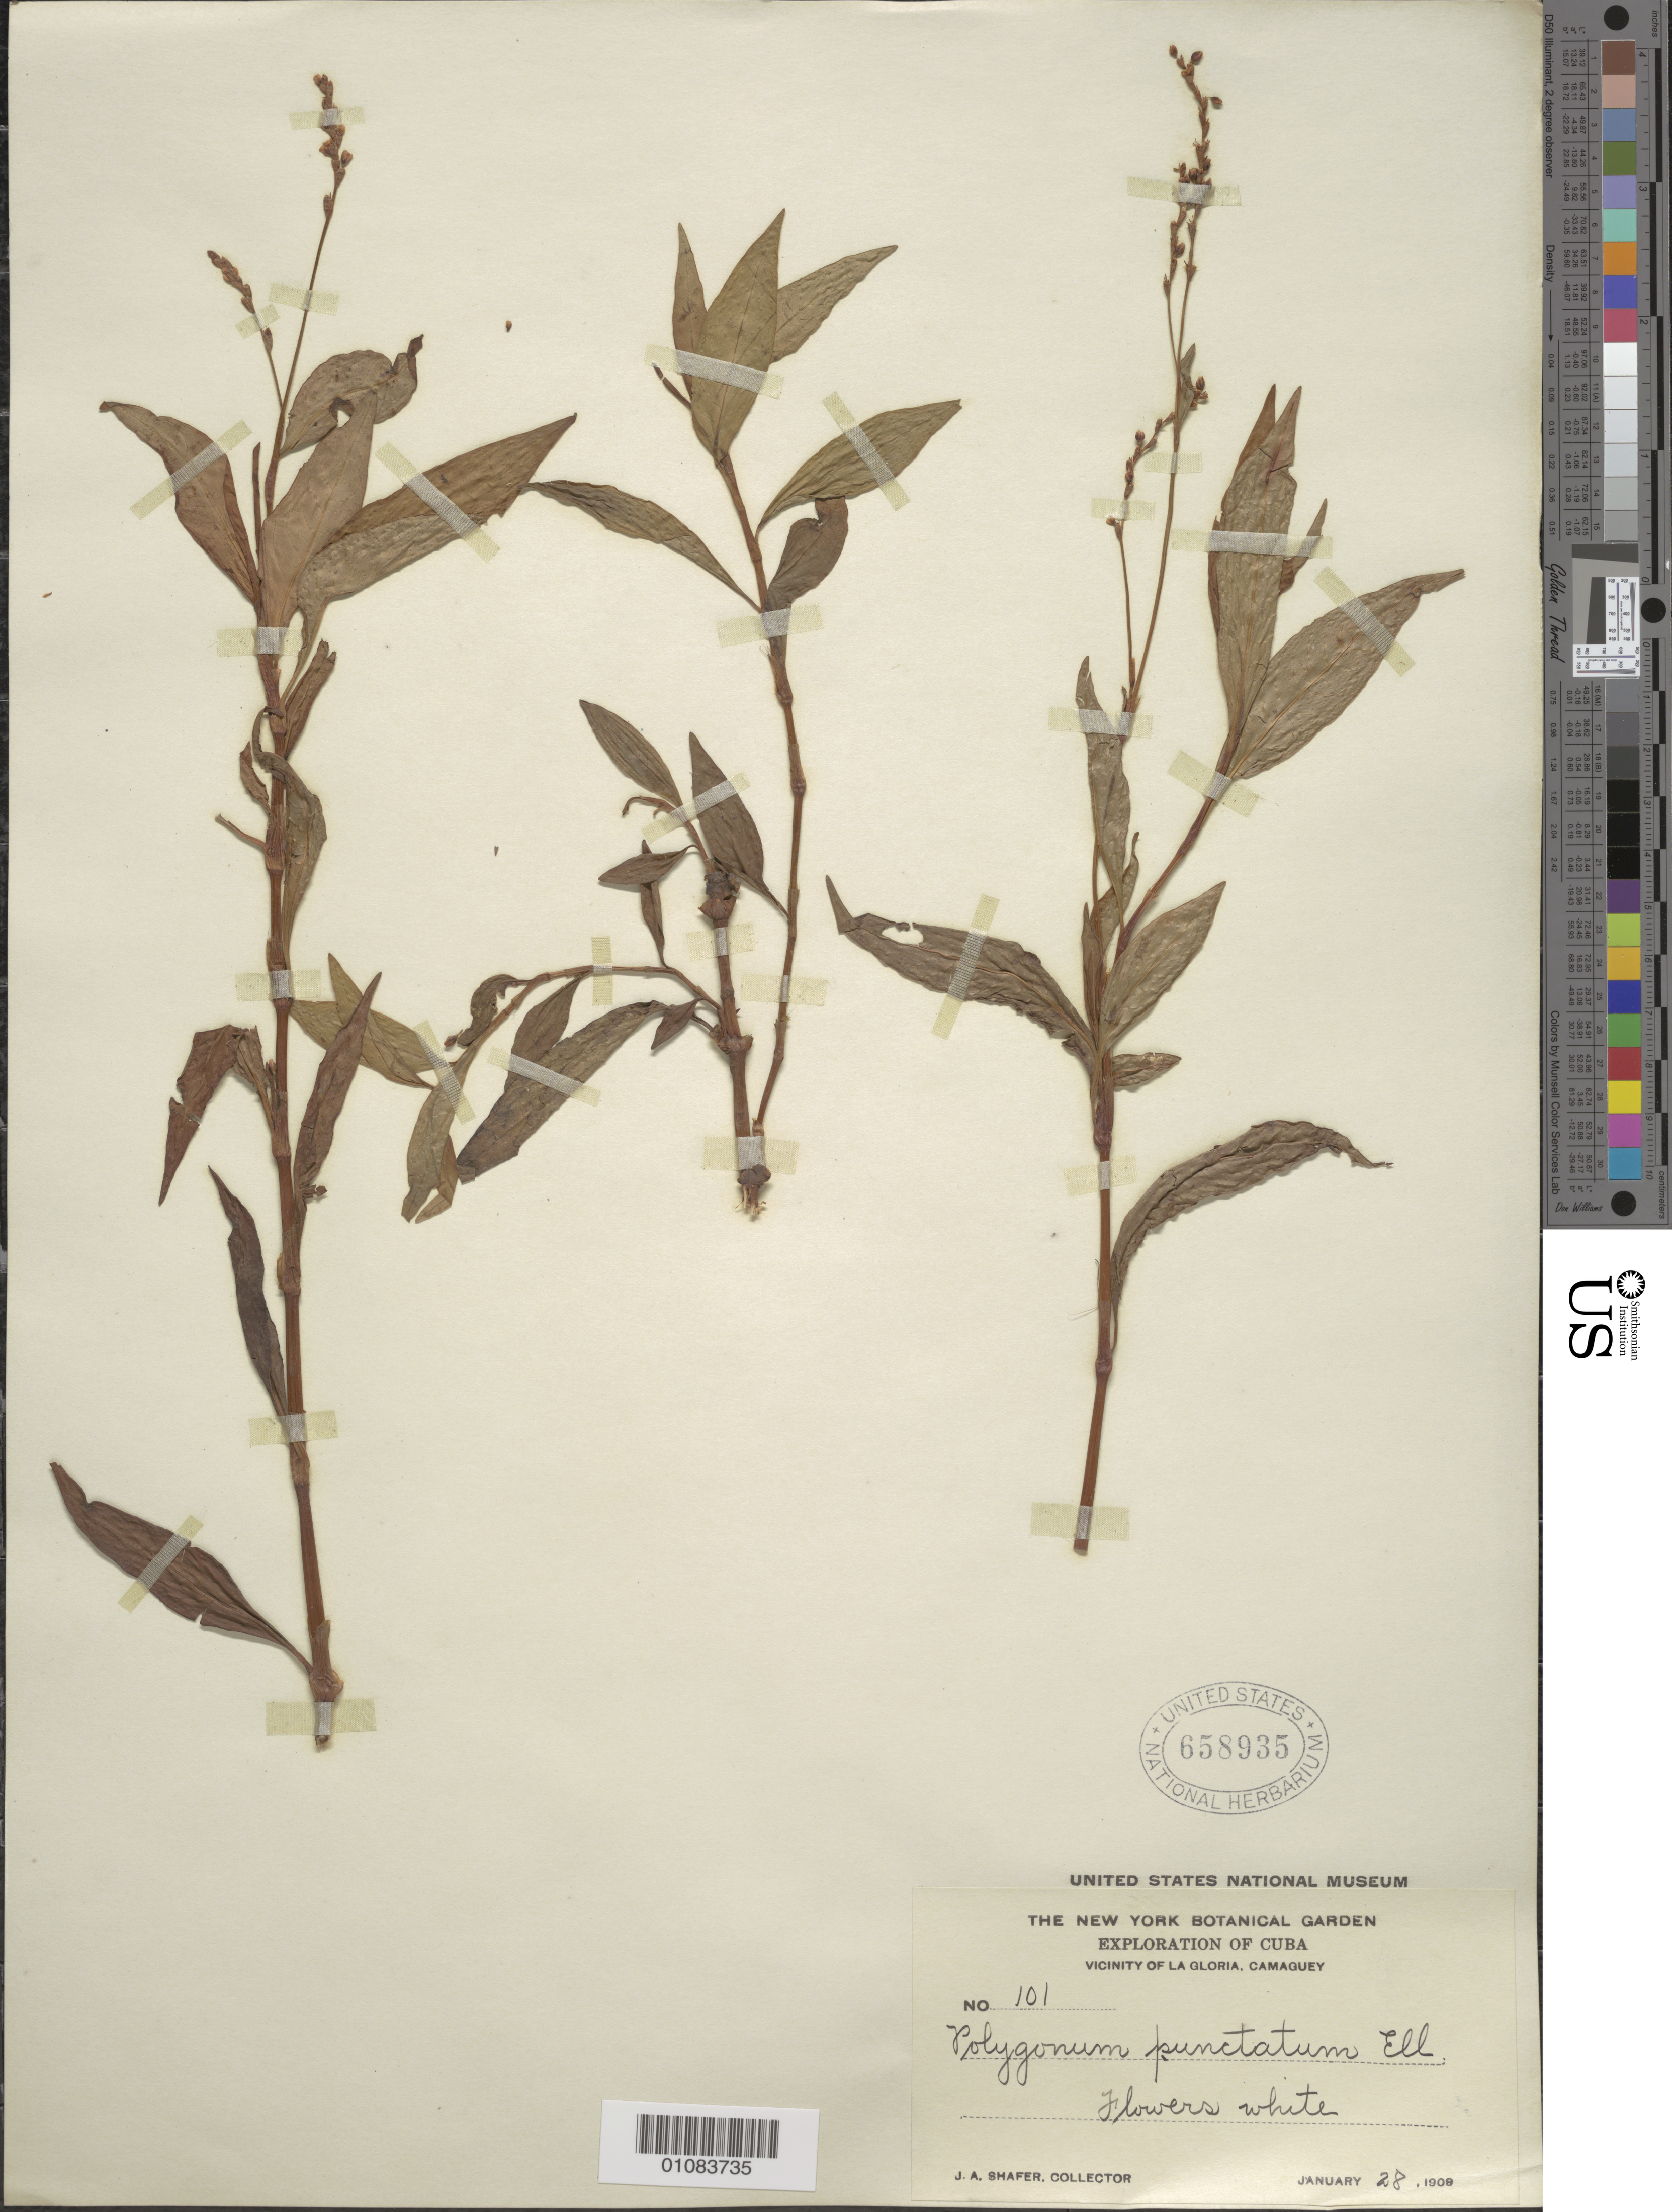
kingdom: Plantae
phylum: Tracheophyta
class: Magnoliopsida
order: Caryophyllales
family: Polygonaceae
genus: Polygonum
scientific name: Polygonum punctatum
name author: Elliott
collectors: J. A. Shafer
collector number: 101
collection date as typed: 28 Jan 1909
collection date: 1909-01-28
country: Cuba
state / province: Camagüey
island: Cuba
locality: Vicinity of La Gloria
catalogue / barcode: US 658935